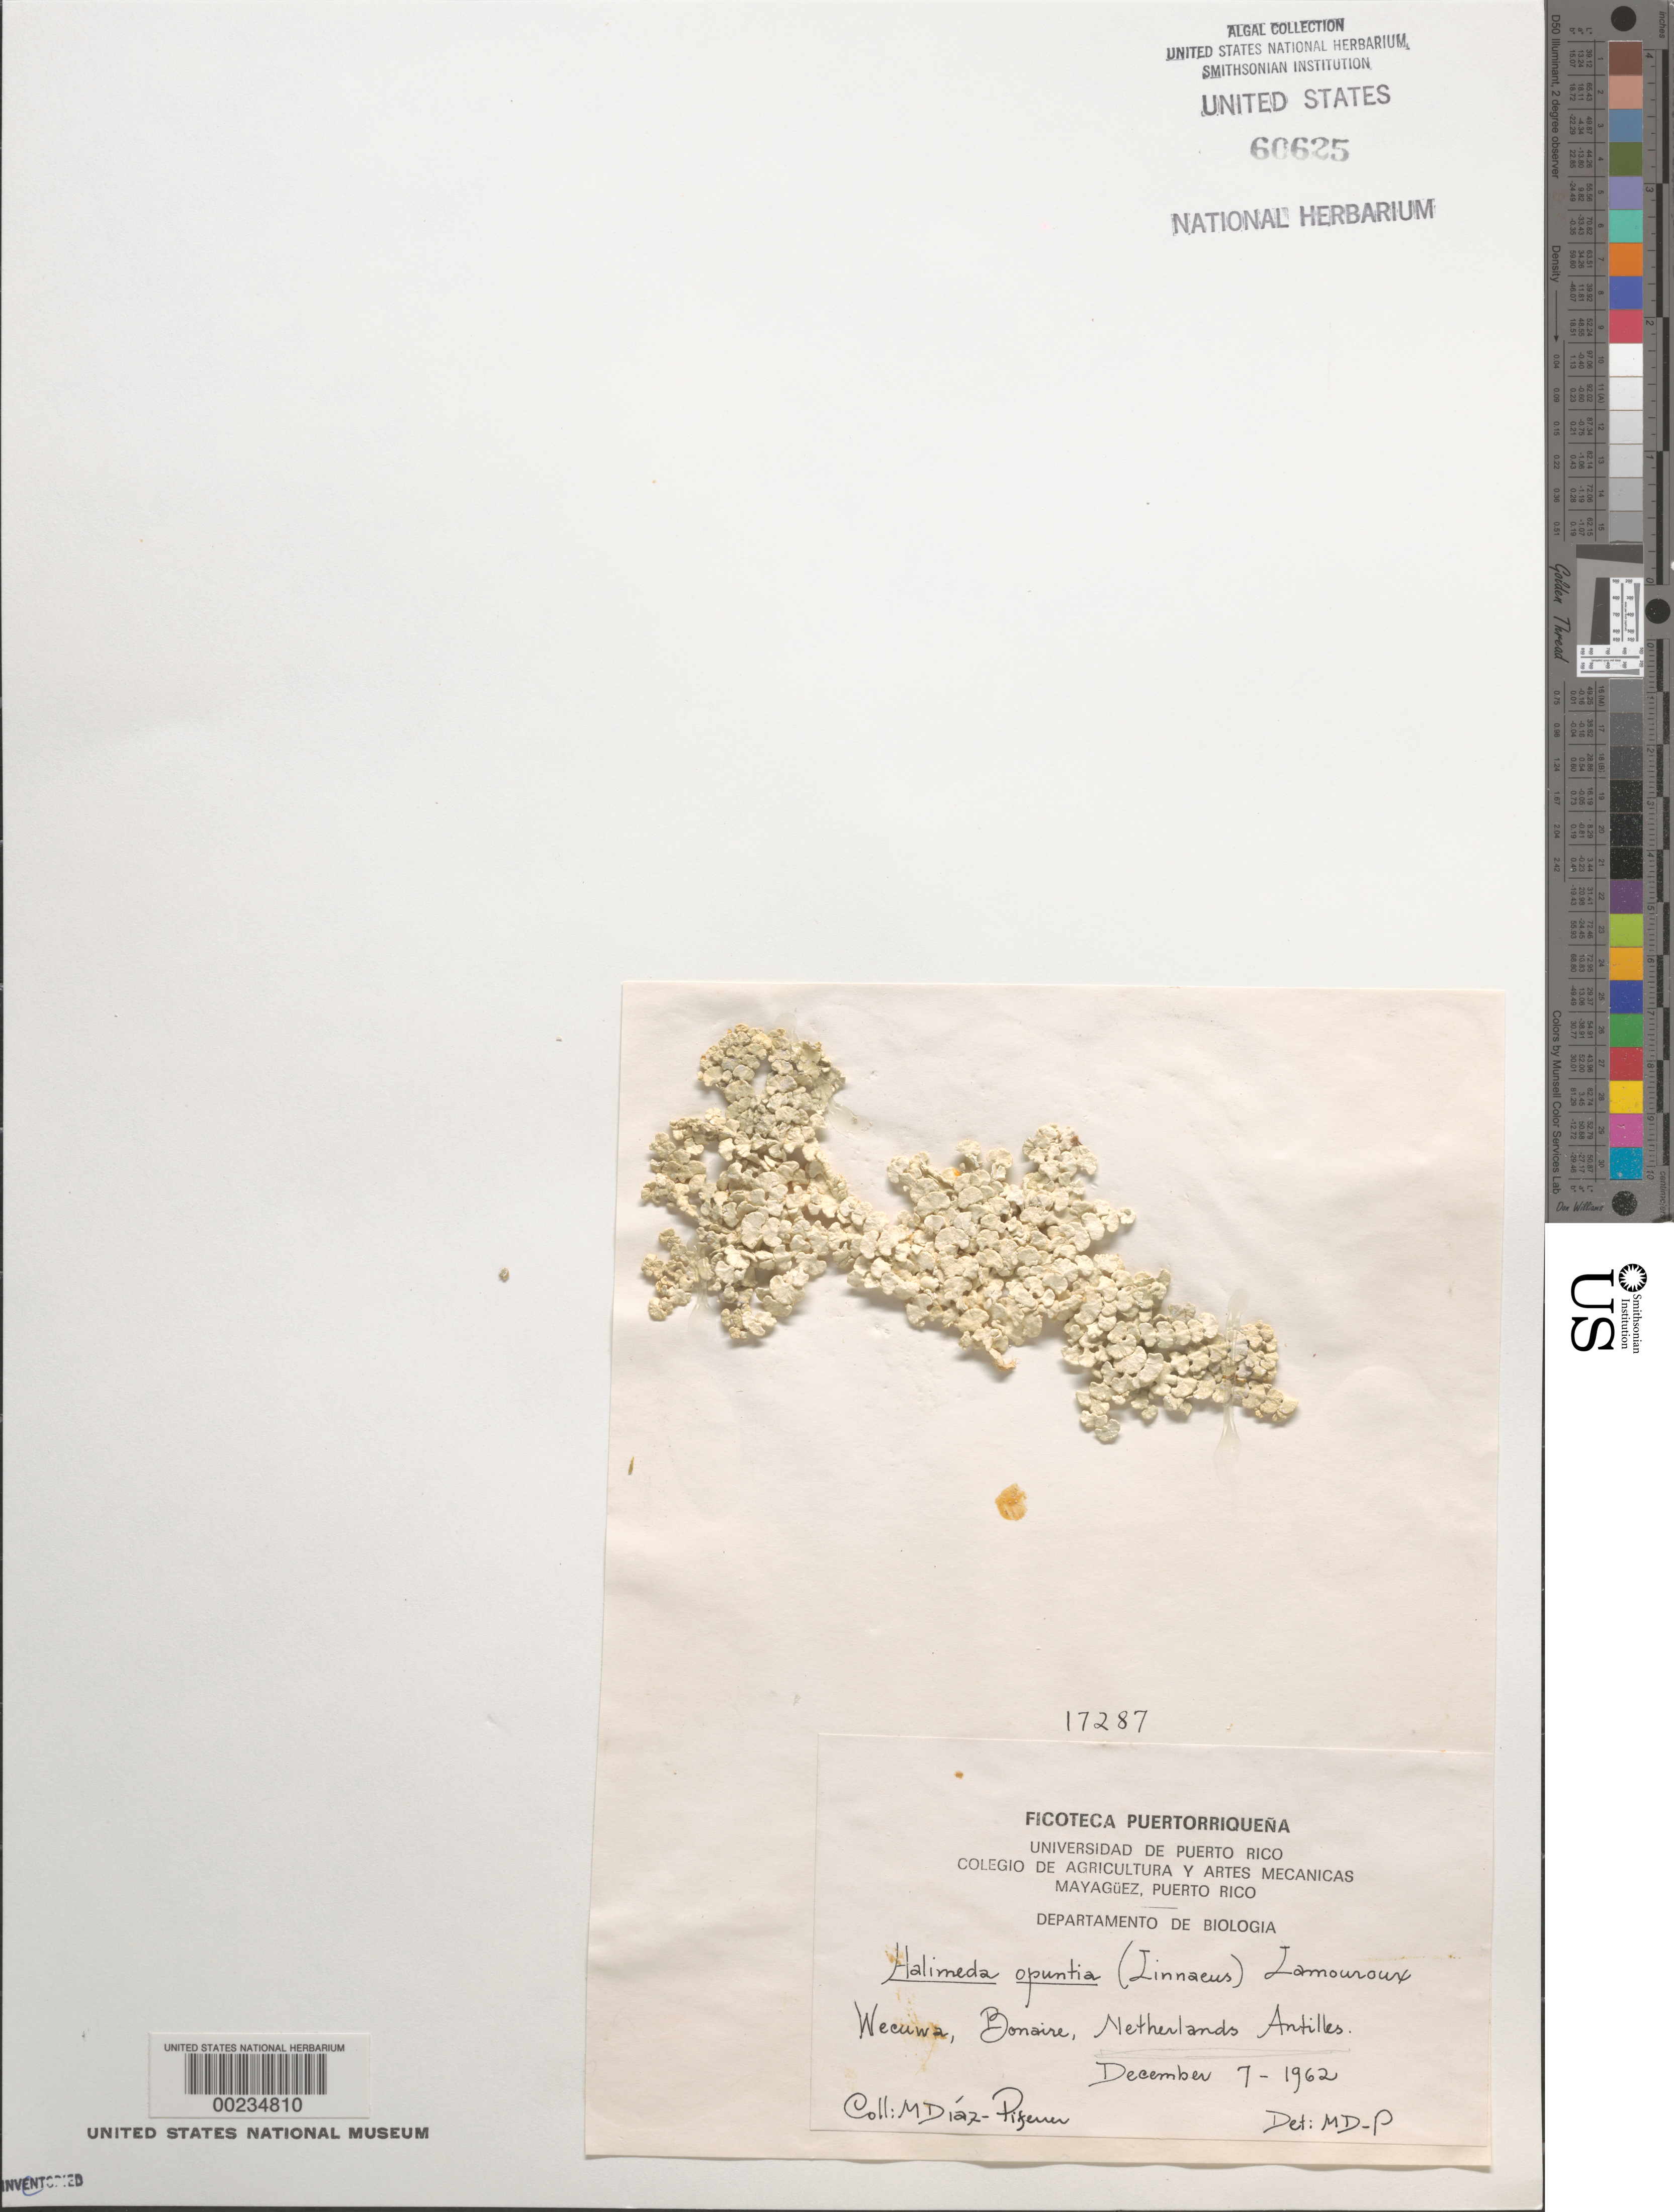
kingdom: Plantae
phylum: Chlorophyta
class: Ulvophyceae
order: Bryopsidales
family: Halimedaceae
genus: Halimeda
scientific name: Halimeda opuntia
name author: (L.) J.V.Lamouroux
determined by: Diaz-Piferrer, M.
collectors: M. Diaz-Piferrer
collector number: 17287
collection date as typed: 07 Dec 1962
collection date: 1962-12-07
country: Netherlands Antilles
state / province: ABC Islands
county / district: Bonaire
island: Bonaire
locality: Wecuwa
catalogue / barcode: US 60625